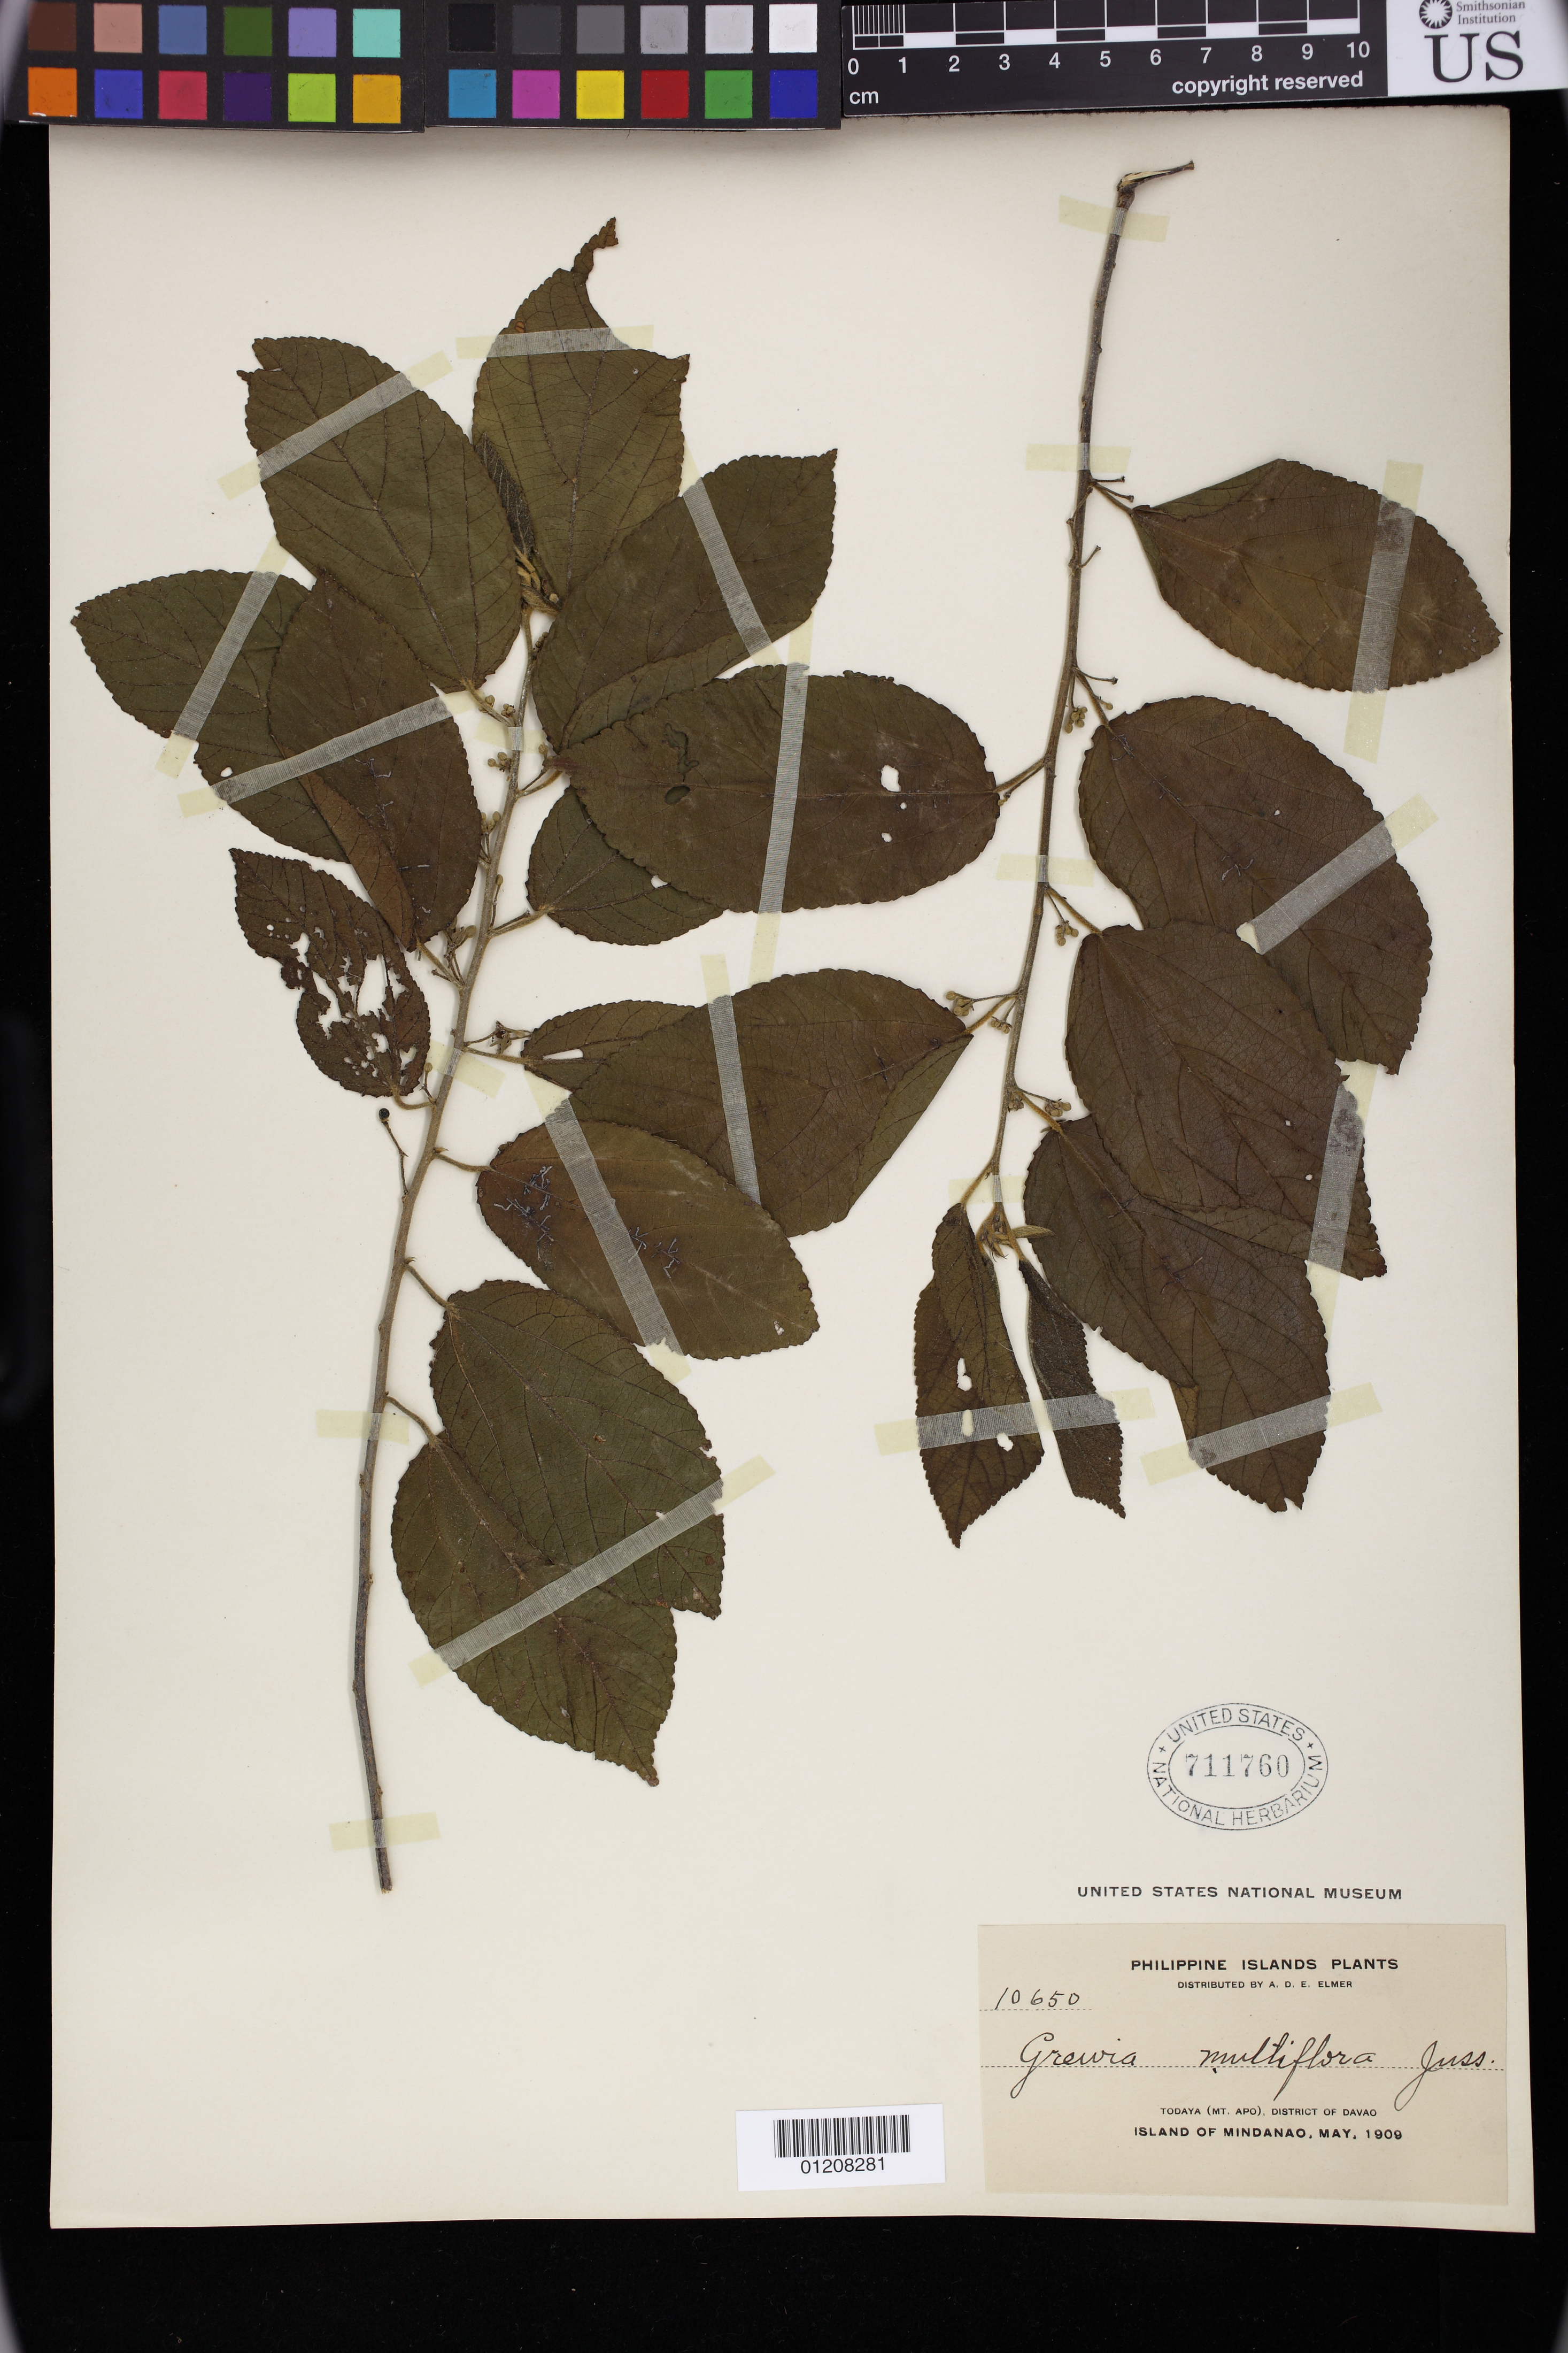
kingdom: Plantae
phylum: Tracheophyta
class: Magnoliopsida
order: Malvales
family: Malvaceae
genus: Grewia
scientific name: Grewia multiflora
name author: Juss.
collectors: A. D. E. Elmer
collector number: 10650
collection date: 1909-05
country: Philippines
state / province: Davao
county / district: Davo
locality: Todaya (Mt. Apo). Island of Mindanao.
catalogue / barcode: US 711760